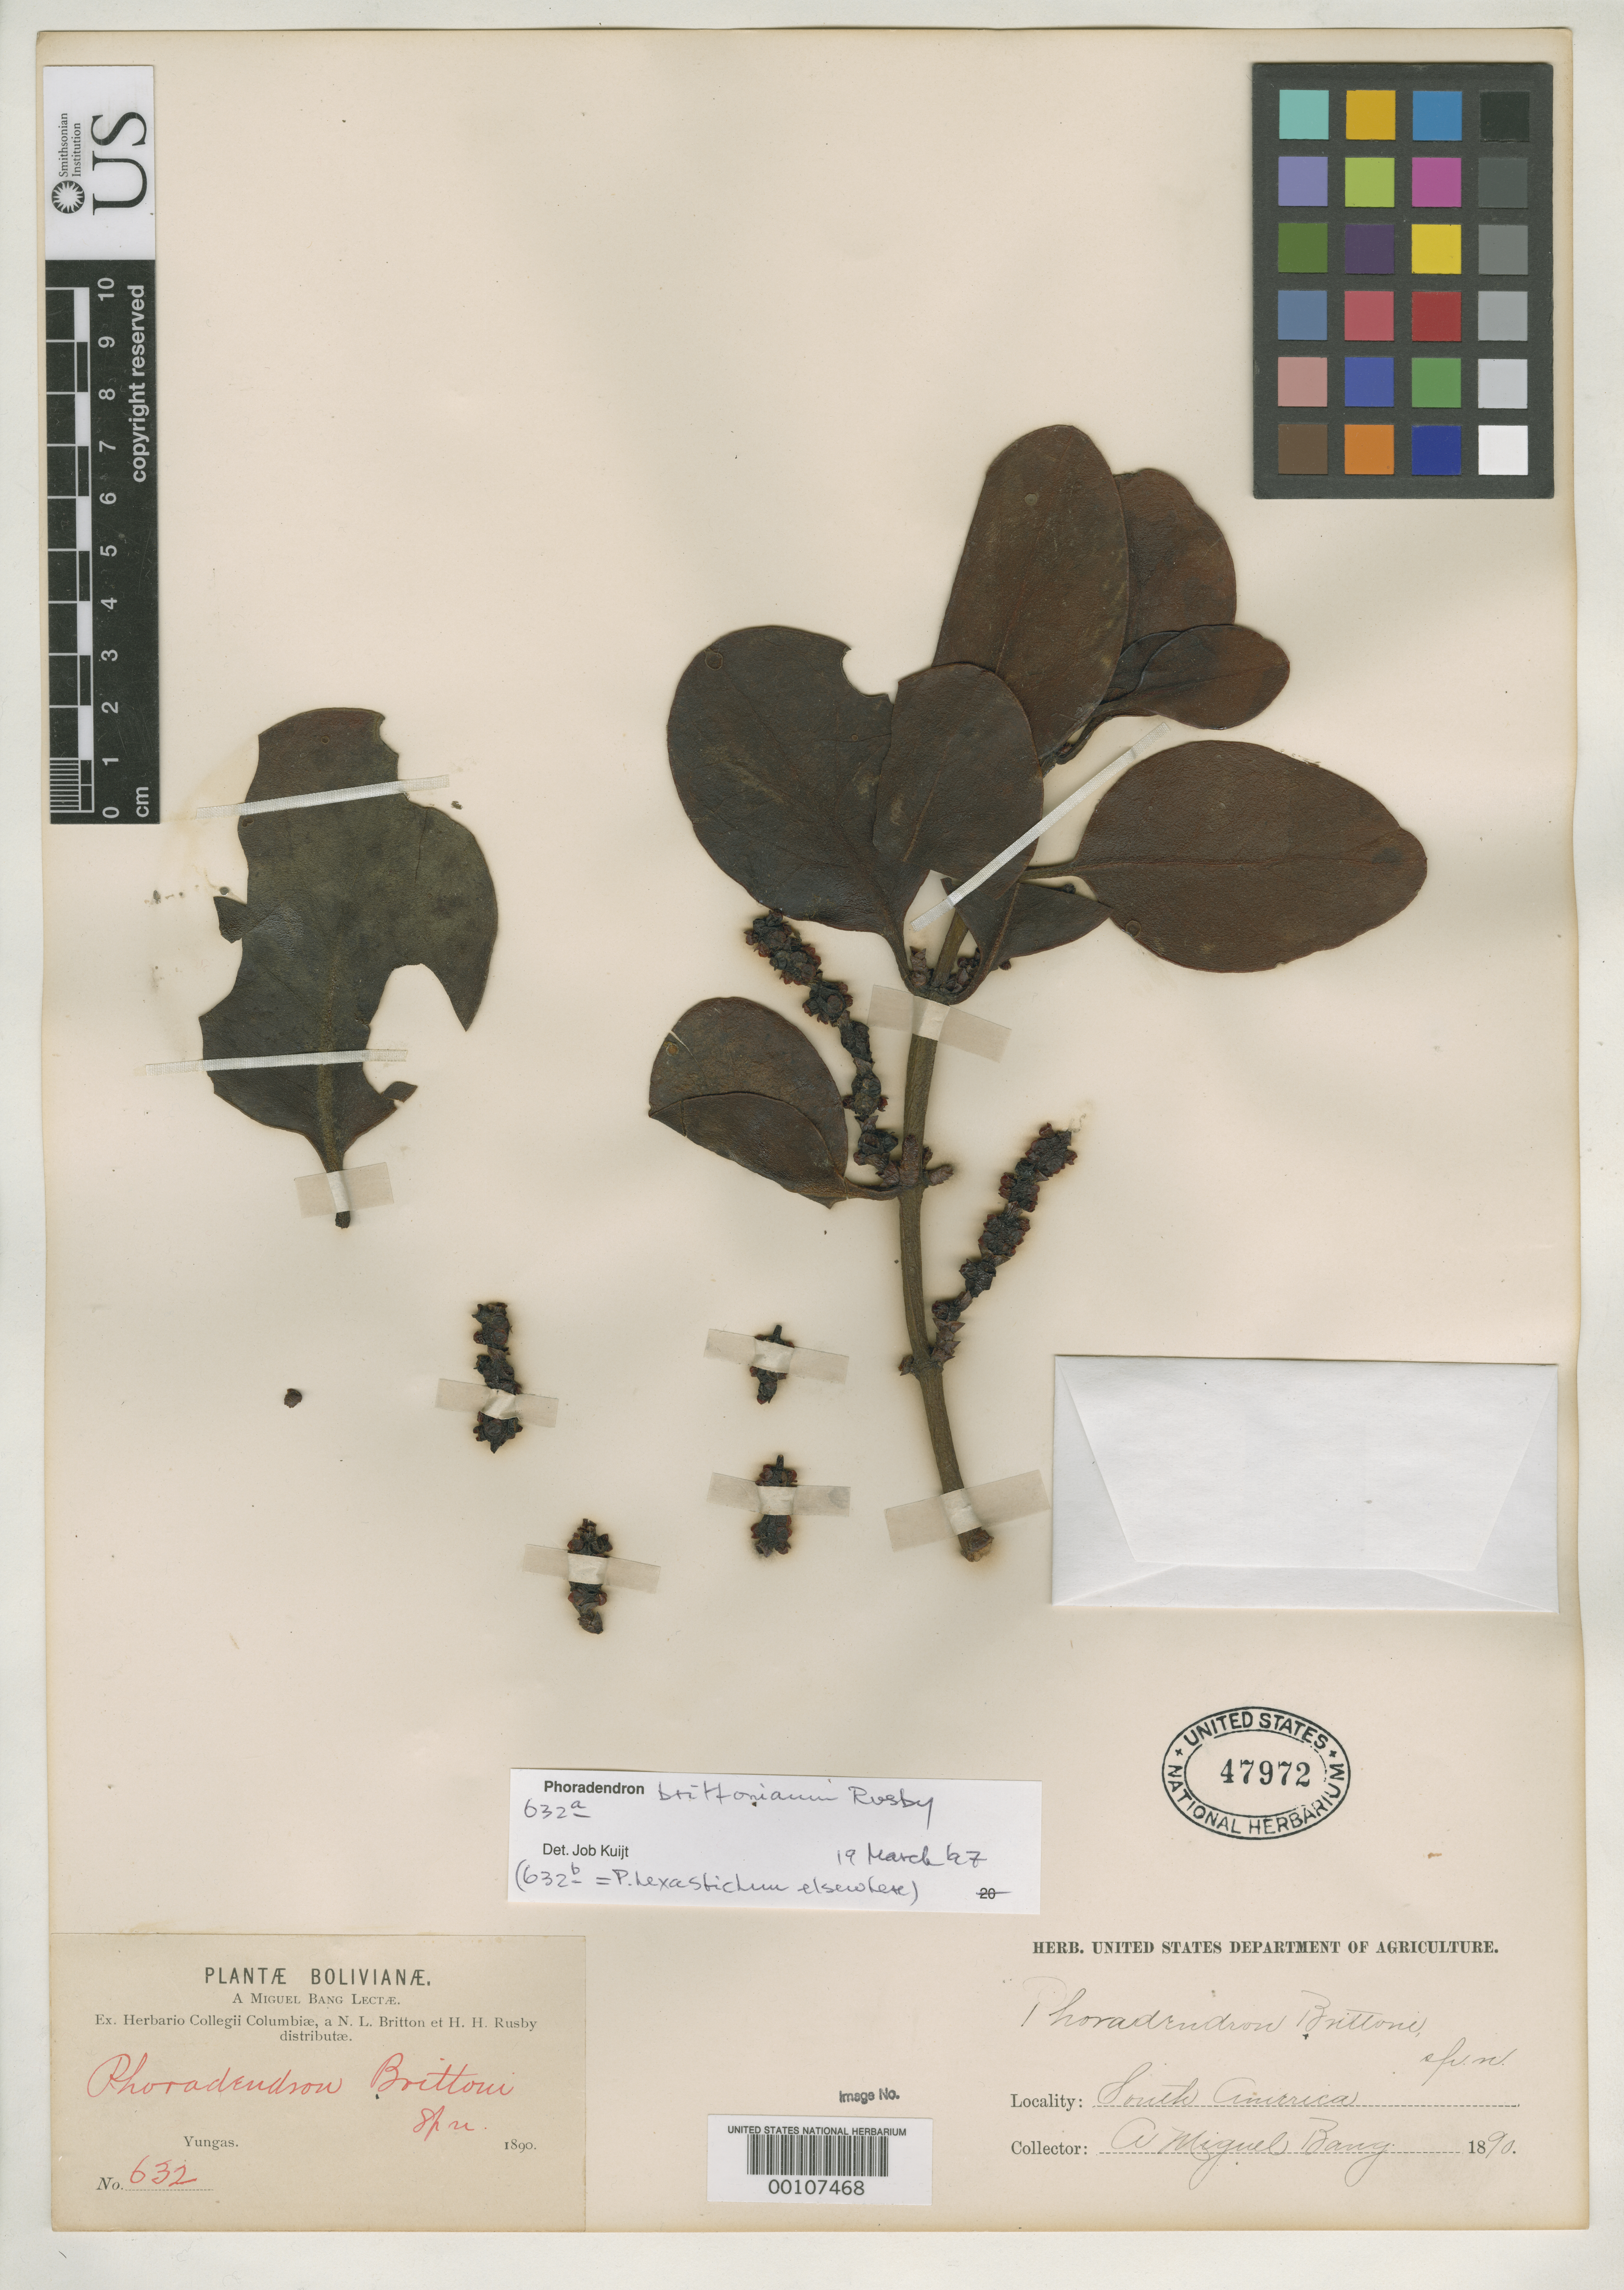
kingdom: Plantae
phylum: Tracheophyta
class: Magnoliopsida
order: Santalales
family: Viscaceae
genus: Phoradendron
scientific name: Phoradendron brittonianum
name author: Rusby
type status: Isotype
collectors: M. Bang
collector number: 632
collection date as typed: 1890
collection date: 1890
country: Bolivia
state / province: La Paz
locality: Yungas.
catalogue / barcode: US 47972